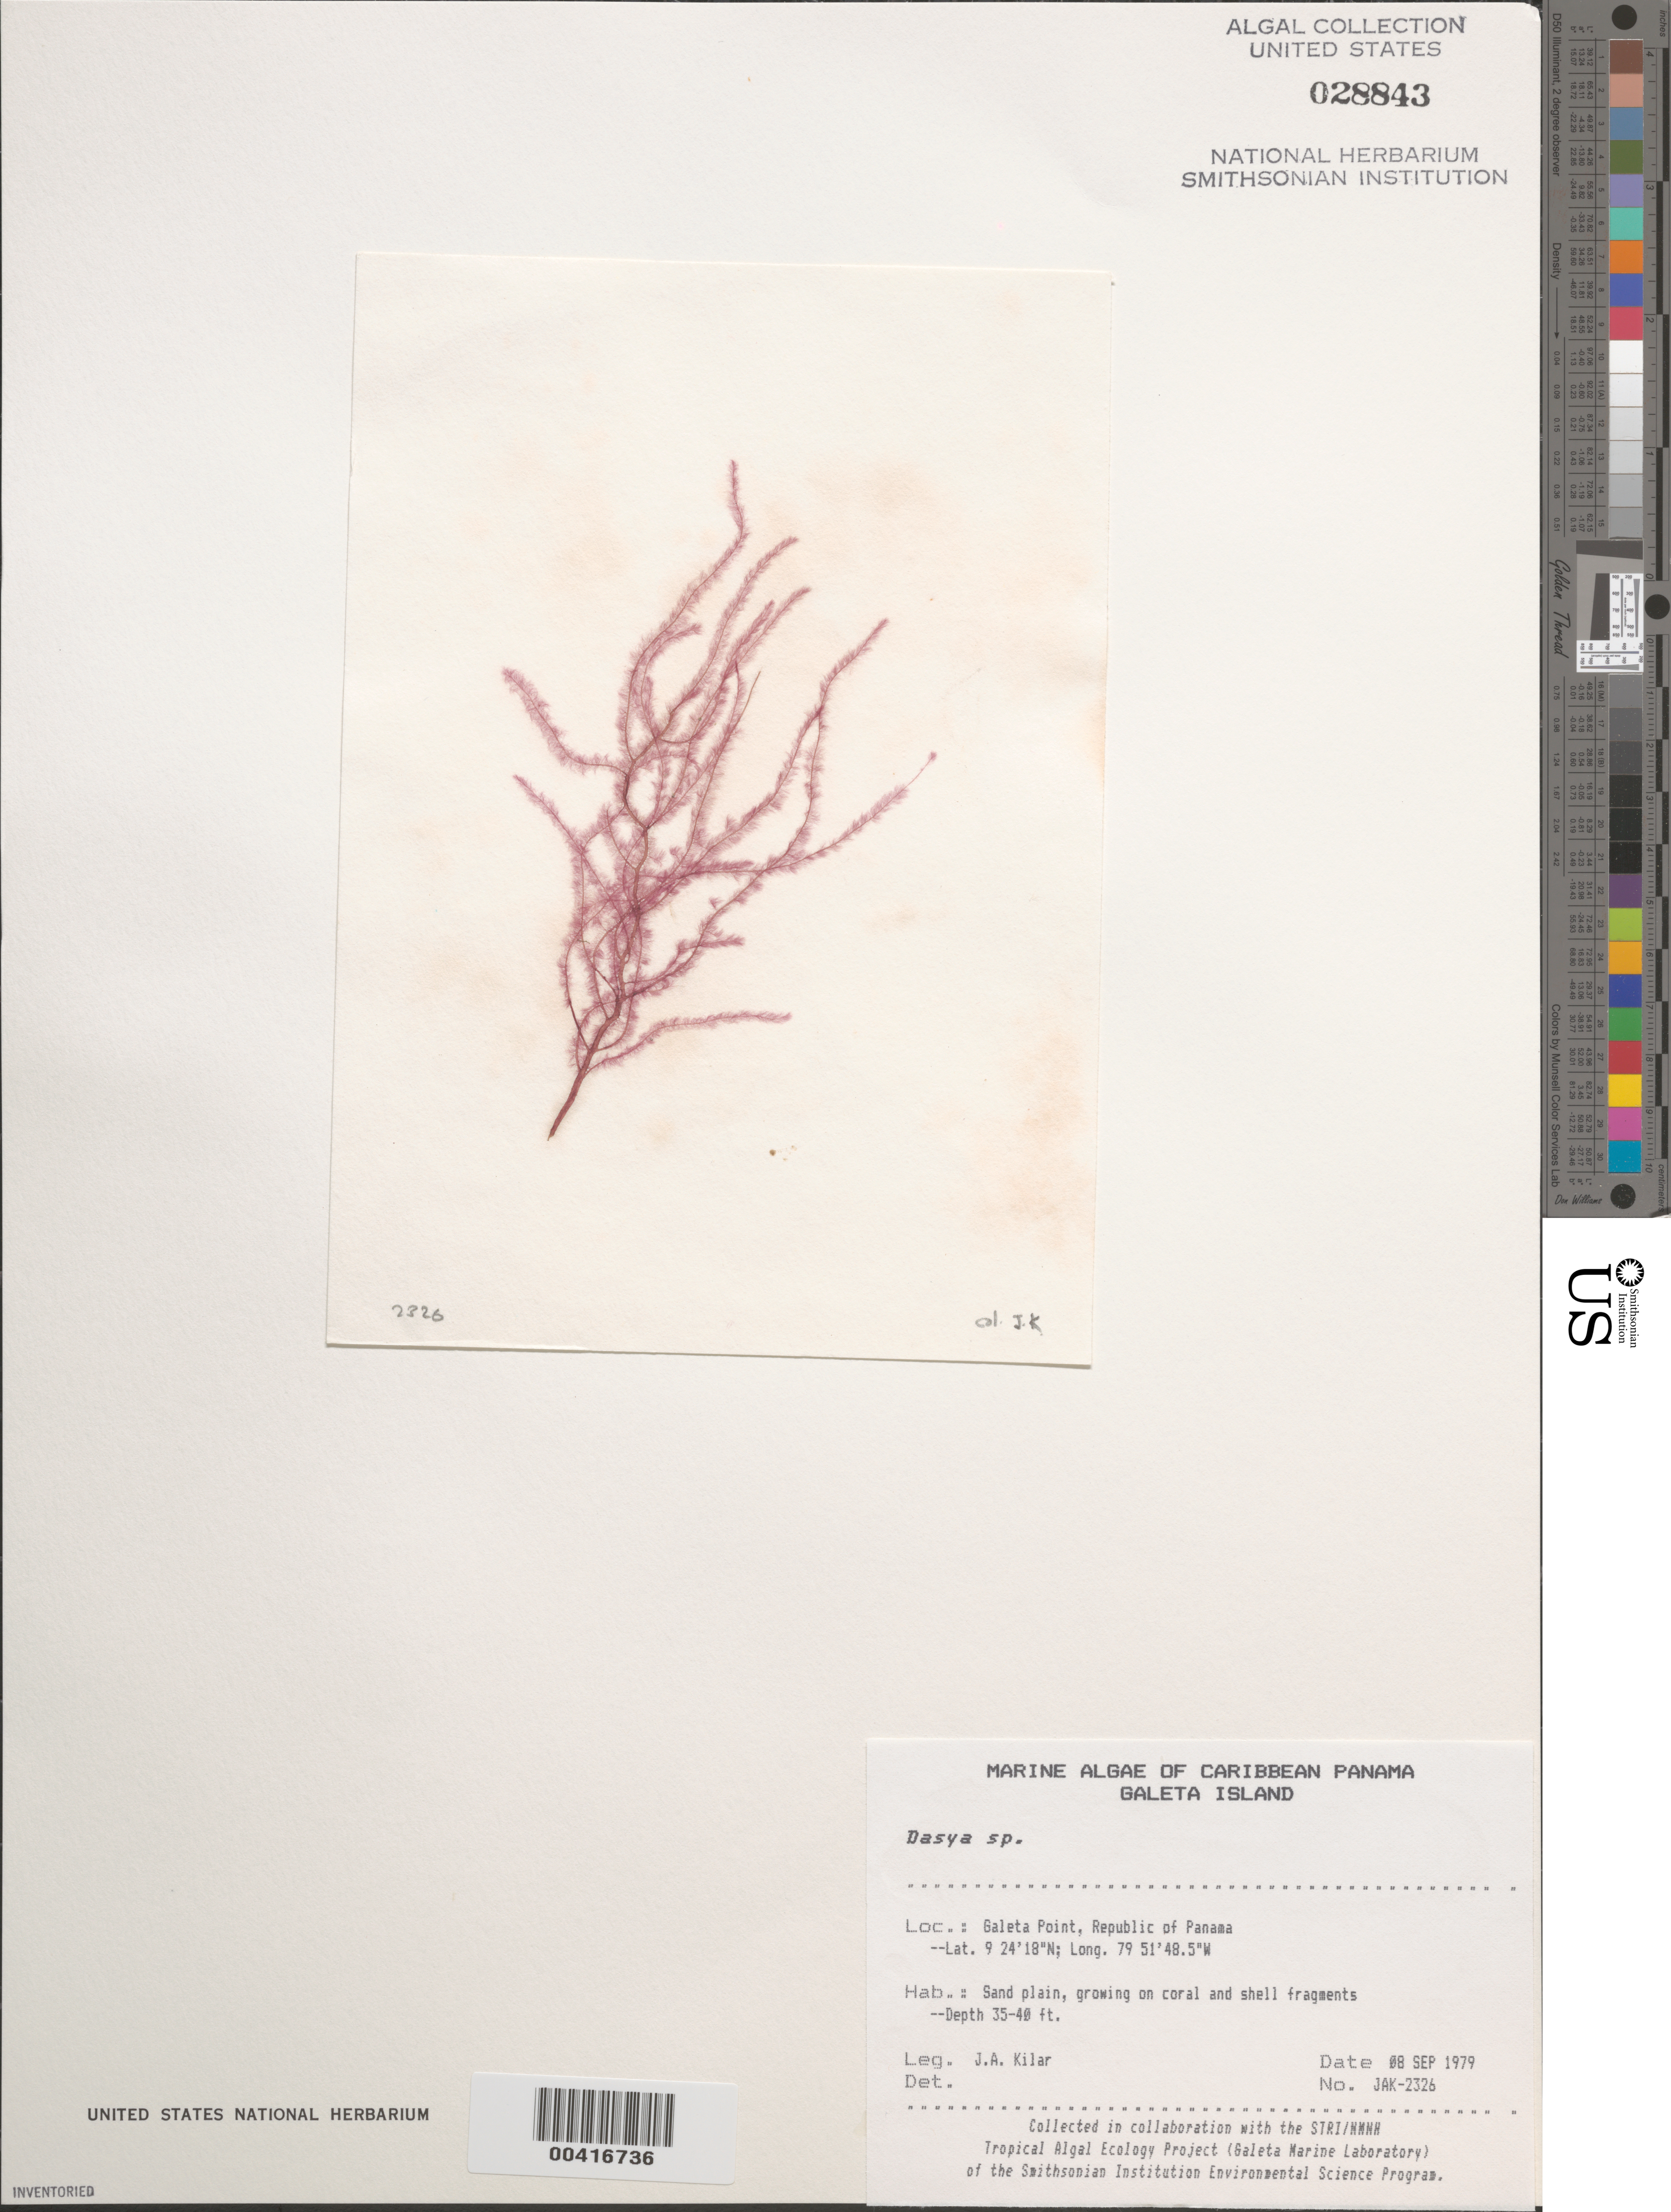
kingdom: Plantae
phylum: Rhodophyta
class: Florideophyceae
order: Ceramiales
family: Dasyaceae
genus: Dasya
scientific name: Dasya sp.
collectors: J. A. Kilar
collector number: JAK-2326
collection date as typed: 08 Sep 1979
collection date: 1979-09-08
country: Panama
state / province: Colón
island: Galeta Island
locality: Galeta Point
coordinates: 9 24' 18" N, 79 51' 48.5" W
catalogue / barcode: US 28843